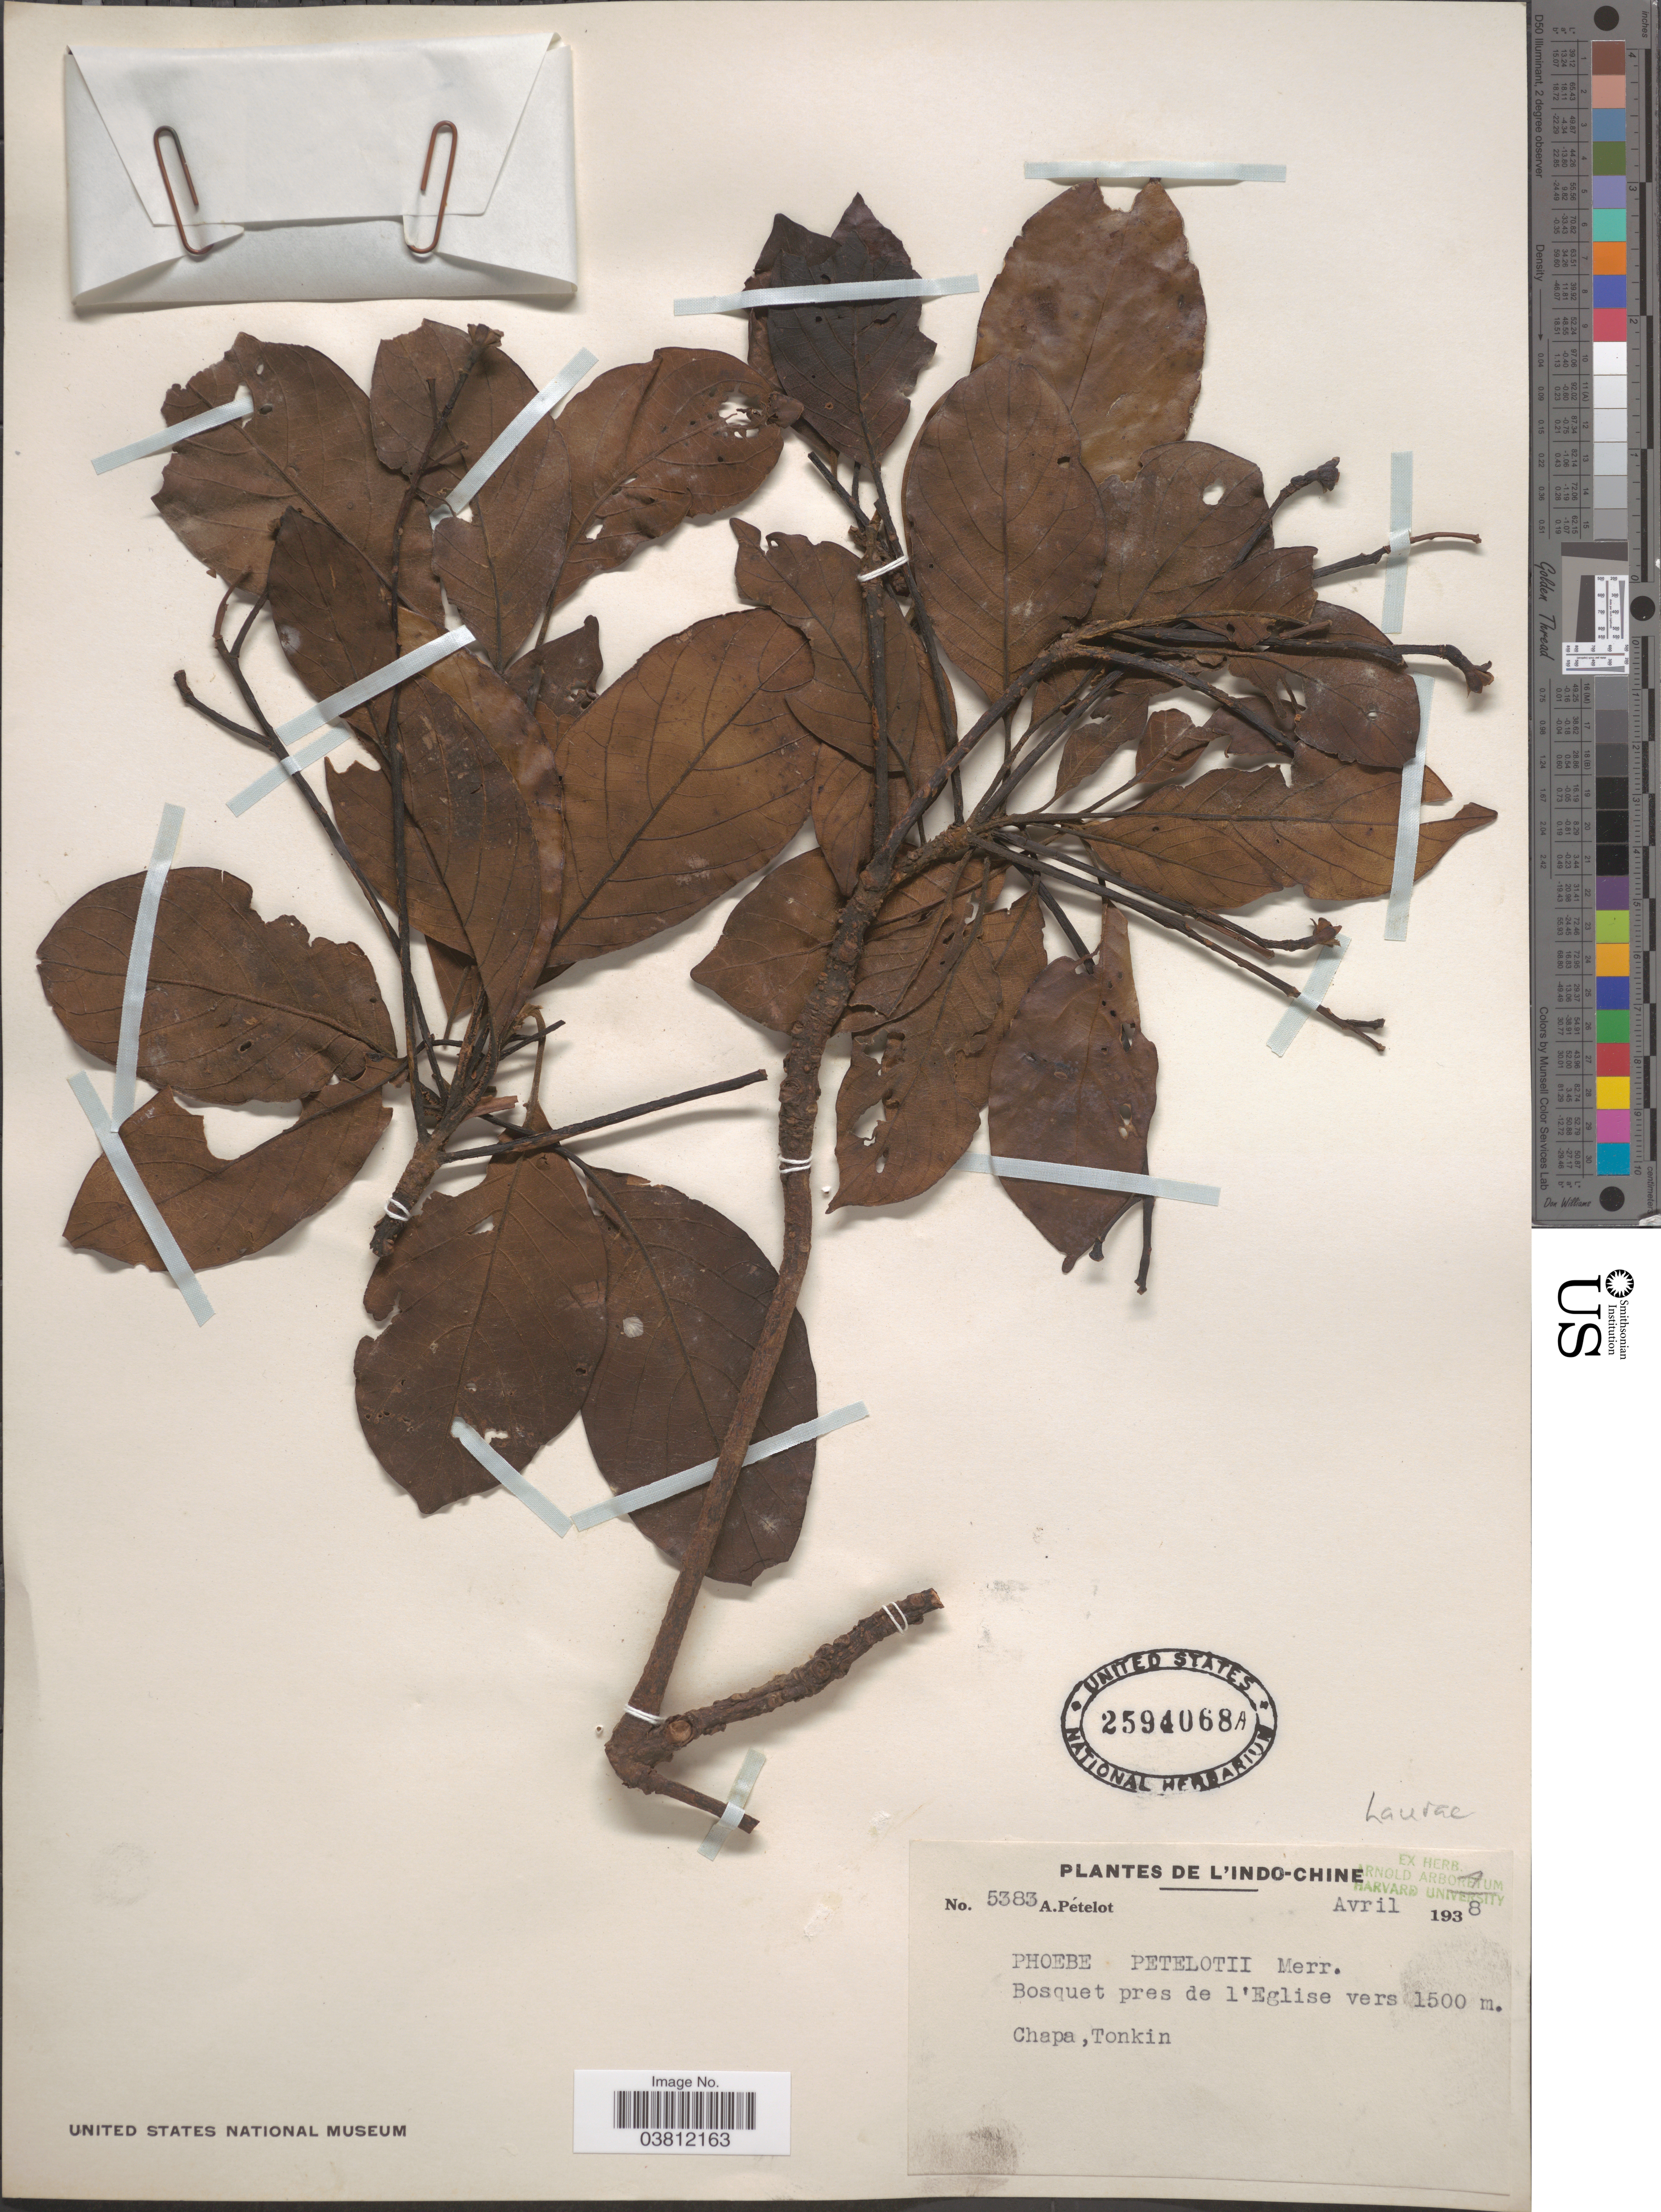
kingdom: Plantae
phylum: Tracheophyta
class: Magnoliopsida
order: Laurales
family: Lauraceae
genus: Phoebe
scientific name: Phoebe petelotii Merr., ined.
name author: Merr.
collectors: A. Petelot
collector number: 5383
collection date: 1938-04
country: Vietnam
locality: L'Indo-Chine. Bosquet pres de l'Eglise. Chapa, Tonkin.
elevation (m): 1500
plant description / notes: Annotated as Phoebe petelotii Merr.; ined. name?? no publication found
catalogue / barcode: US 2594068A